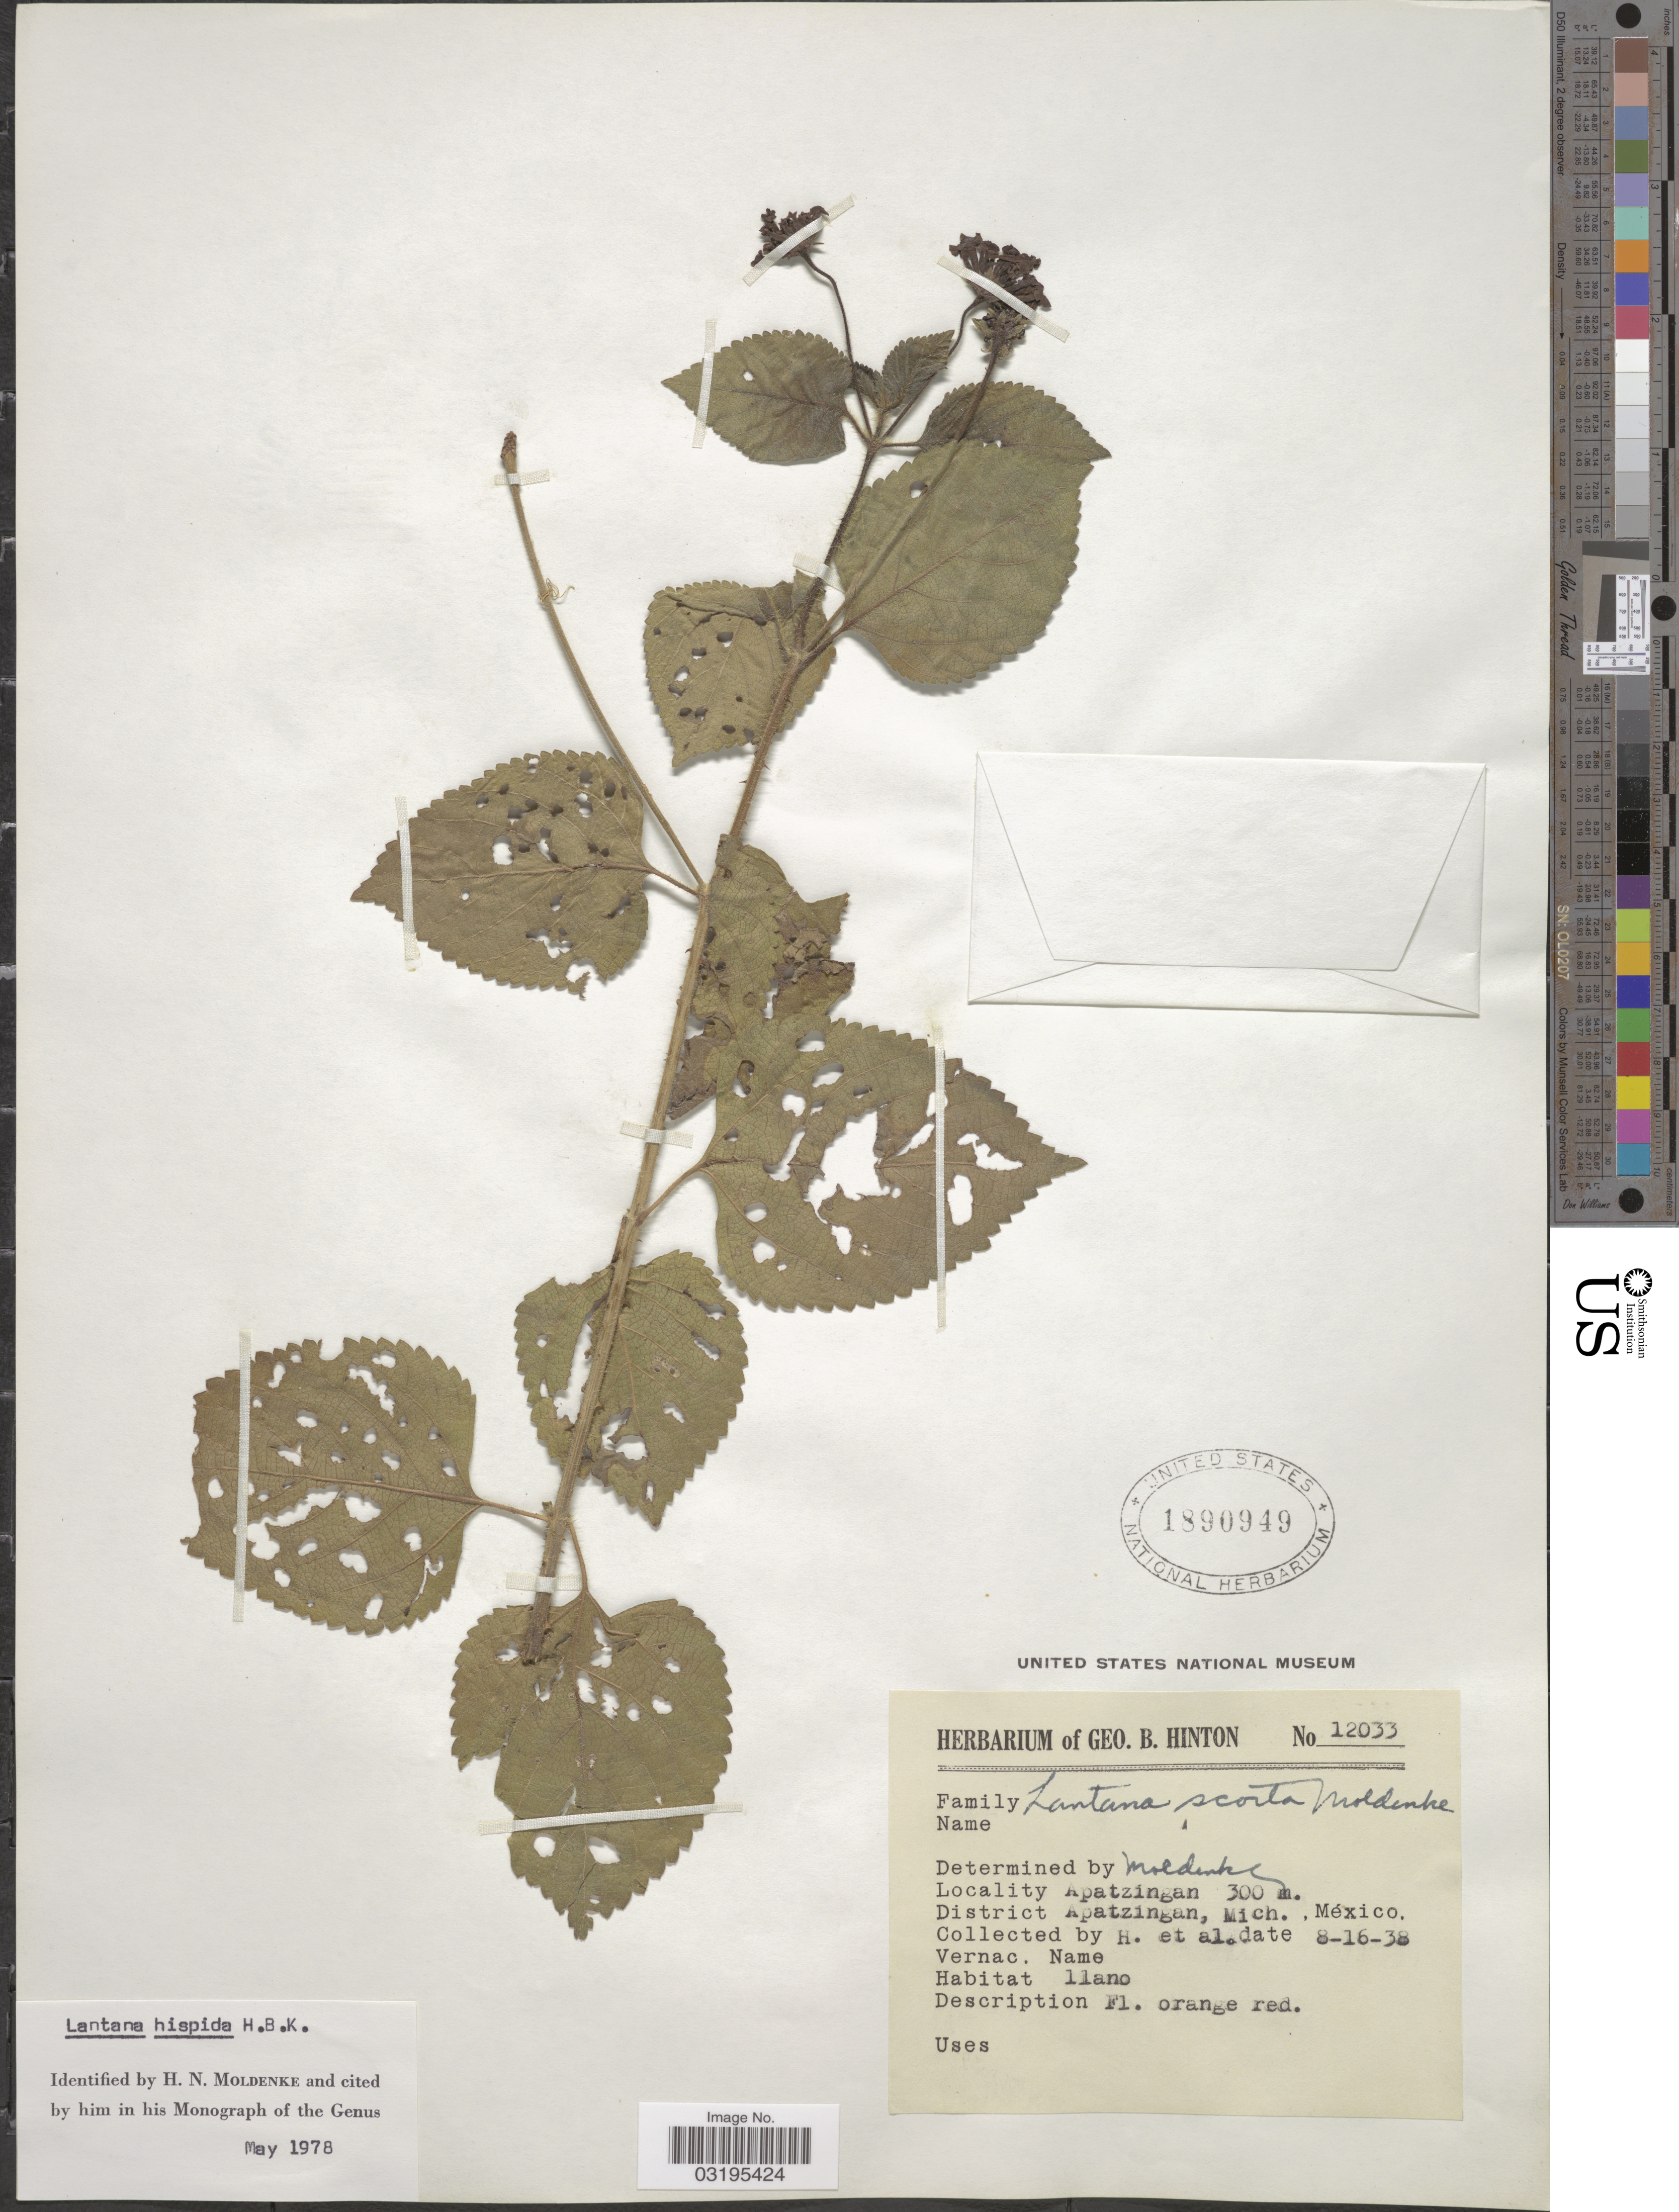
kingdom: Plantae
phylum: Tracheophyta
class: Magnoliopsida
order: Lamiales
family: Verbenaceae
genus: Lantana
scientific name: Lantana hispida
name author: Kunth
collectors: G. B. Hinton & et al.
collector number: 12033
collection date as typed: Transcribed d/m/y: 16/8/38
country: Mexico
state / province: Michoacán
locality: Apatzingan. District Apatzingan.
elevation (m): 300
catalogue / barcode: US 1890949